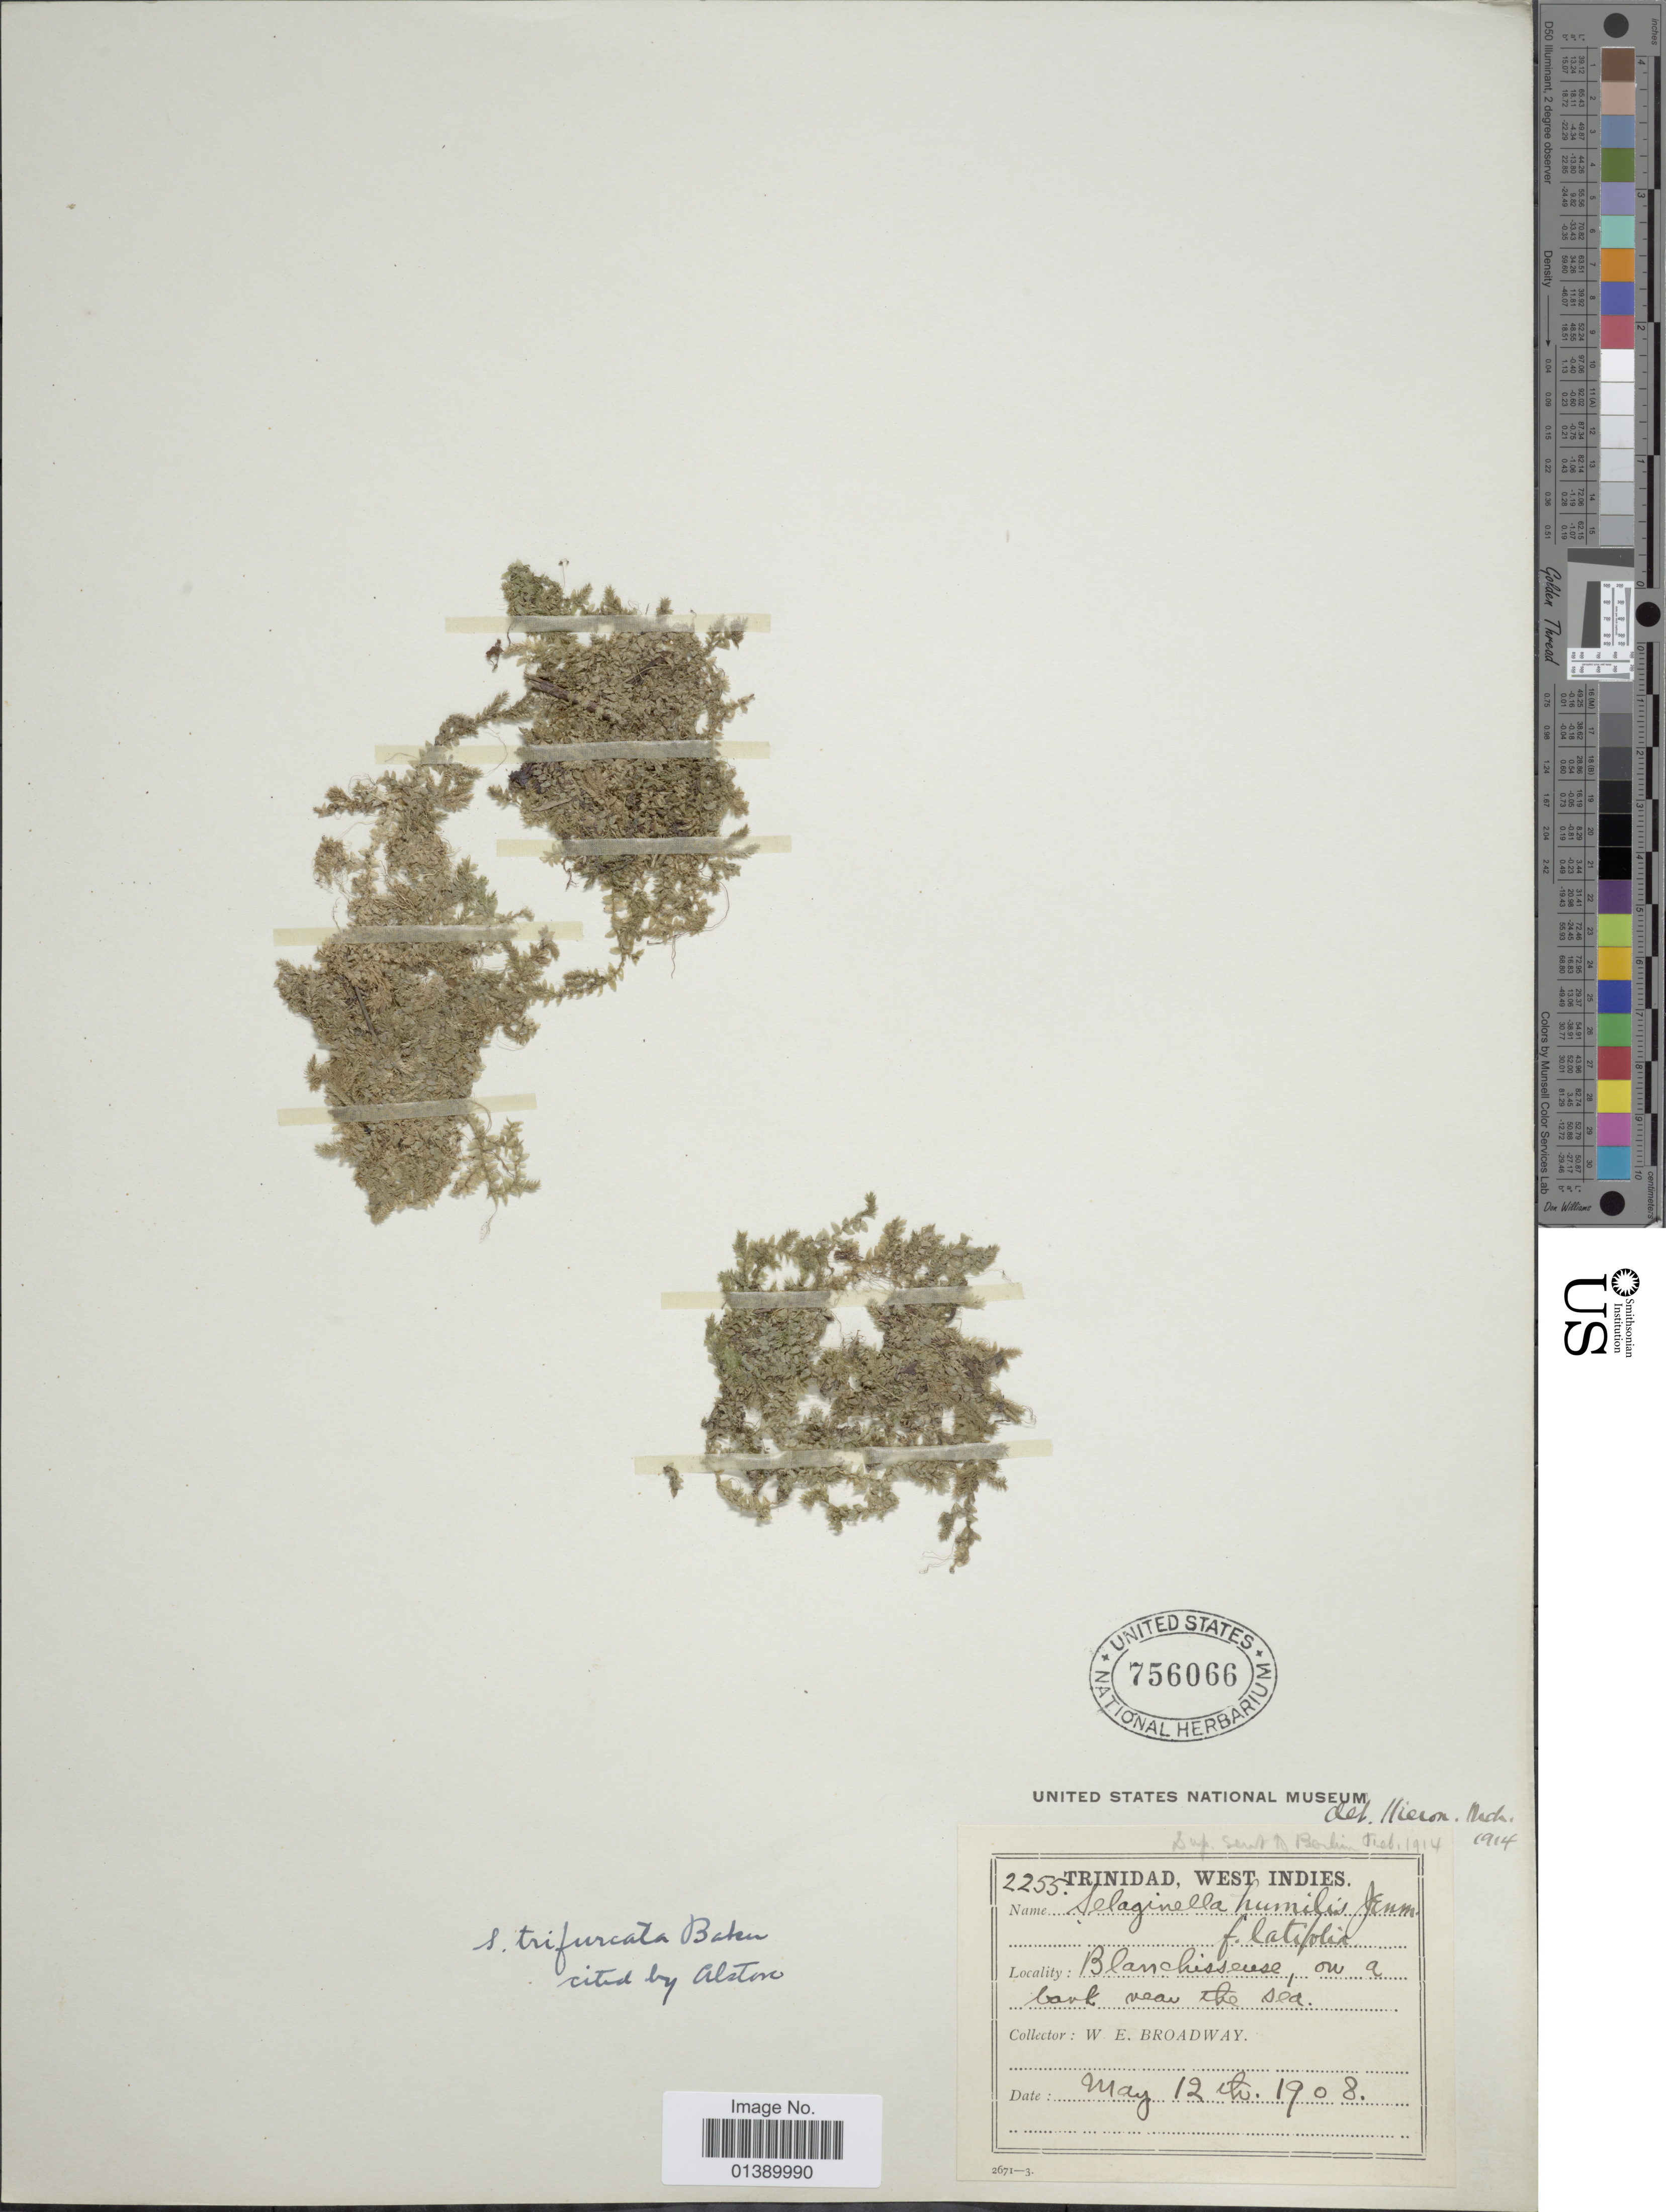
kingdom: Plantae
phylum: Tracheophyta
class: Lycopodiopsida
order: Selaginellales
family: Selaginellaceae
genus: Selaginella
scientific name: Selaginella trifurcata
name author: Baker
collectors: W. E. Broadway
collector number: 2255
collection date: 1908-05-12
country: Trinidad and Tobago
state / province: Trinidad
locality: West Indies, Blanchisseuse, on a bank near the sea.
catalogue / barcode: US 756066